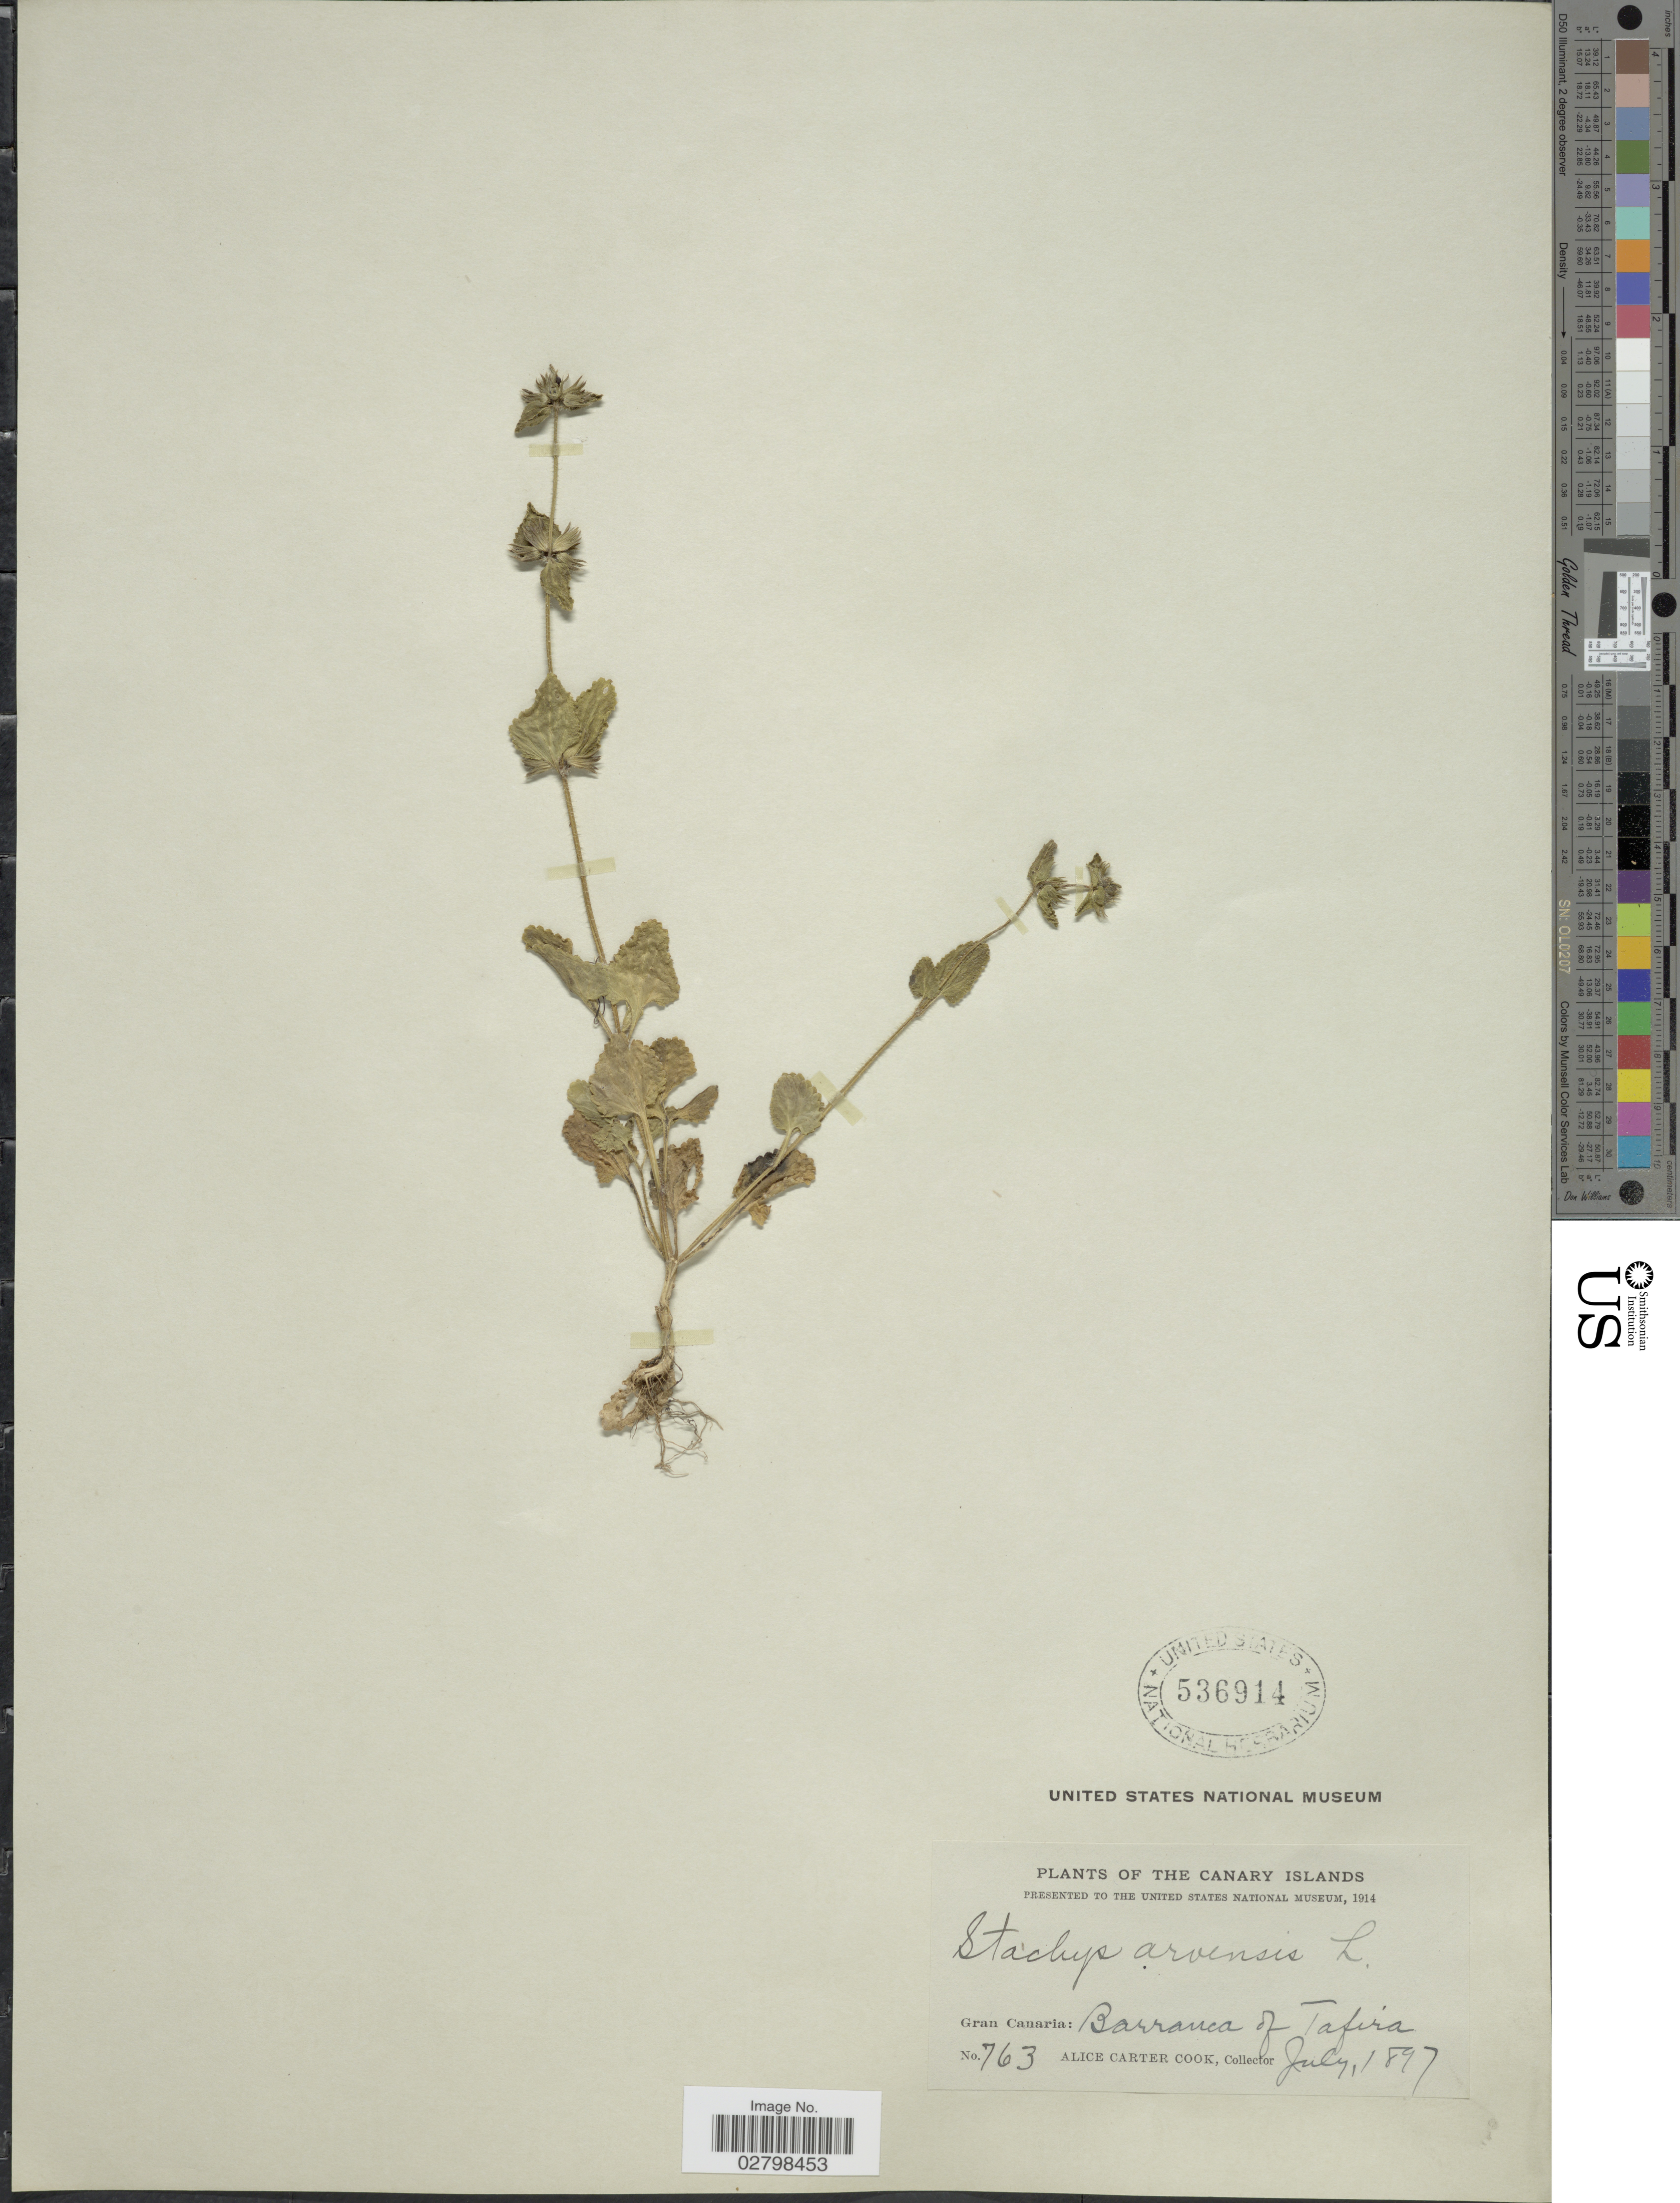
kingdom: Plantae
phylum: Tracheophyta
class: Magnoliopsida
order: Lamiales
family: Lamiaceae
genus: Stachys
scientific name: Stachys arvensis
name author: (L.) L.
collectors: Alice C. Cook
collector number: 763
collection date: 1897-07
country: Spain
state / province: Canarias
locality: Canary Islands. Gran Canaria: Barranca of Tafira.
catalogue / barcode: US 536914